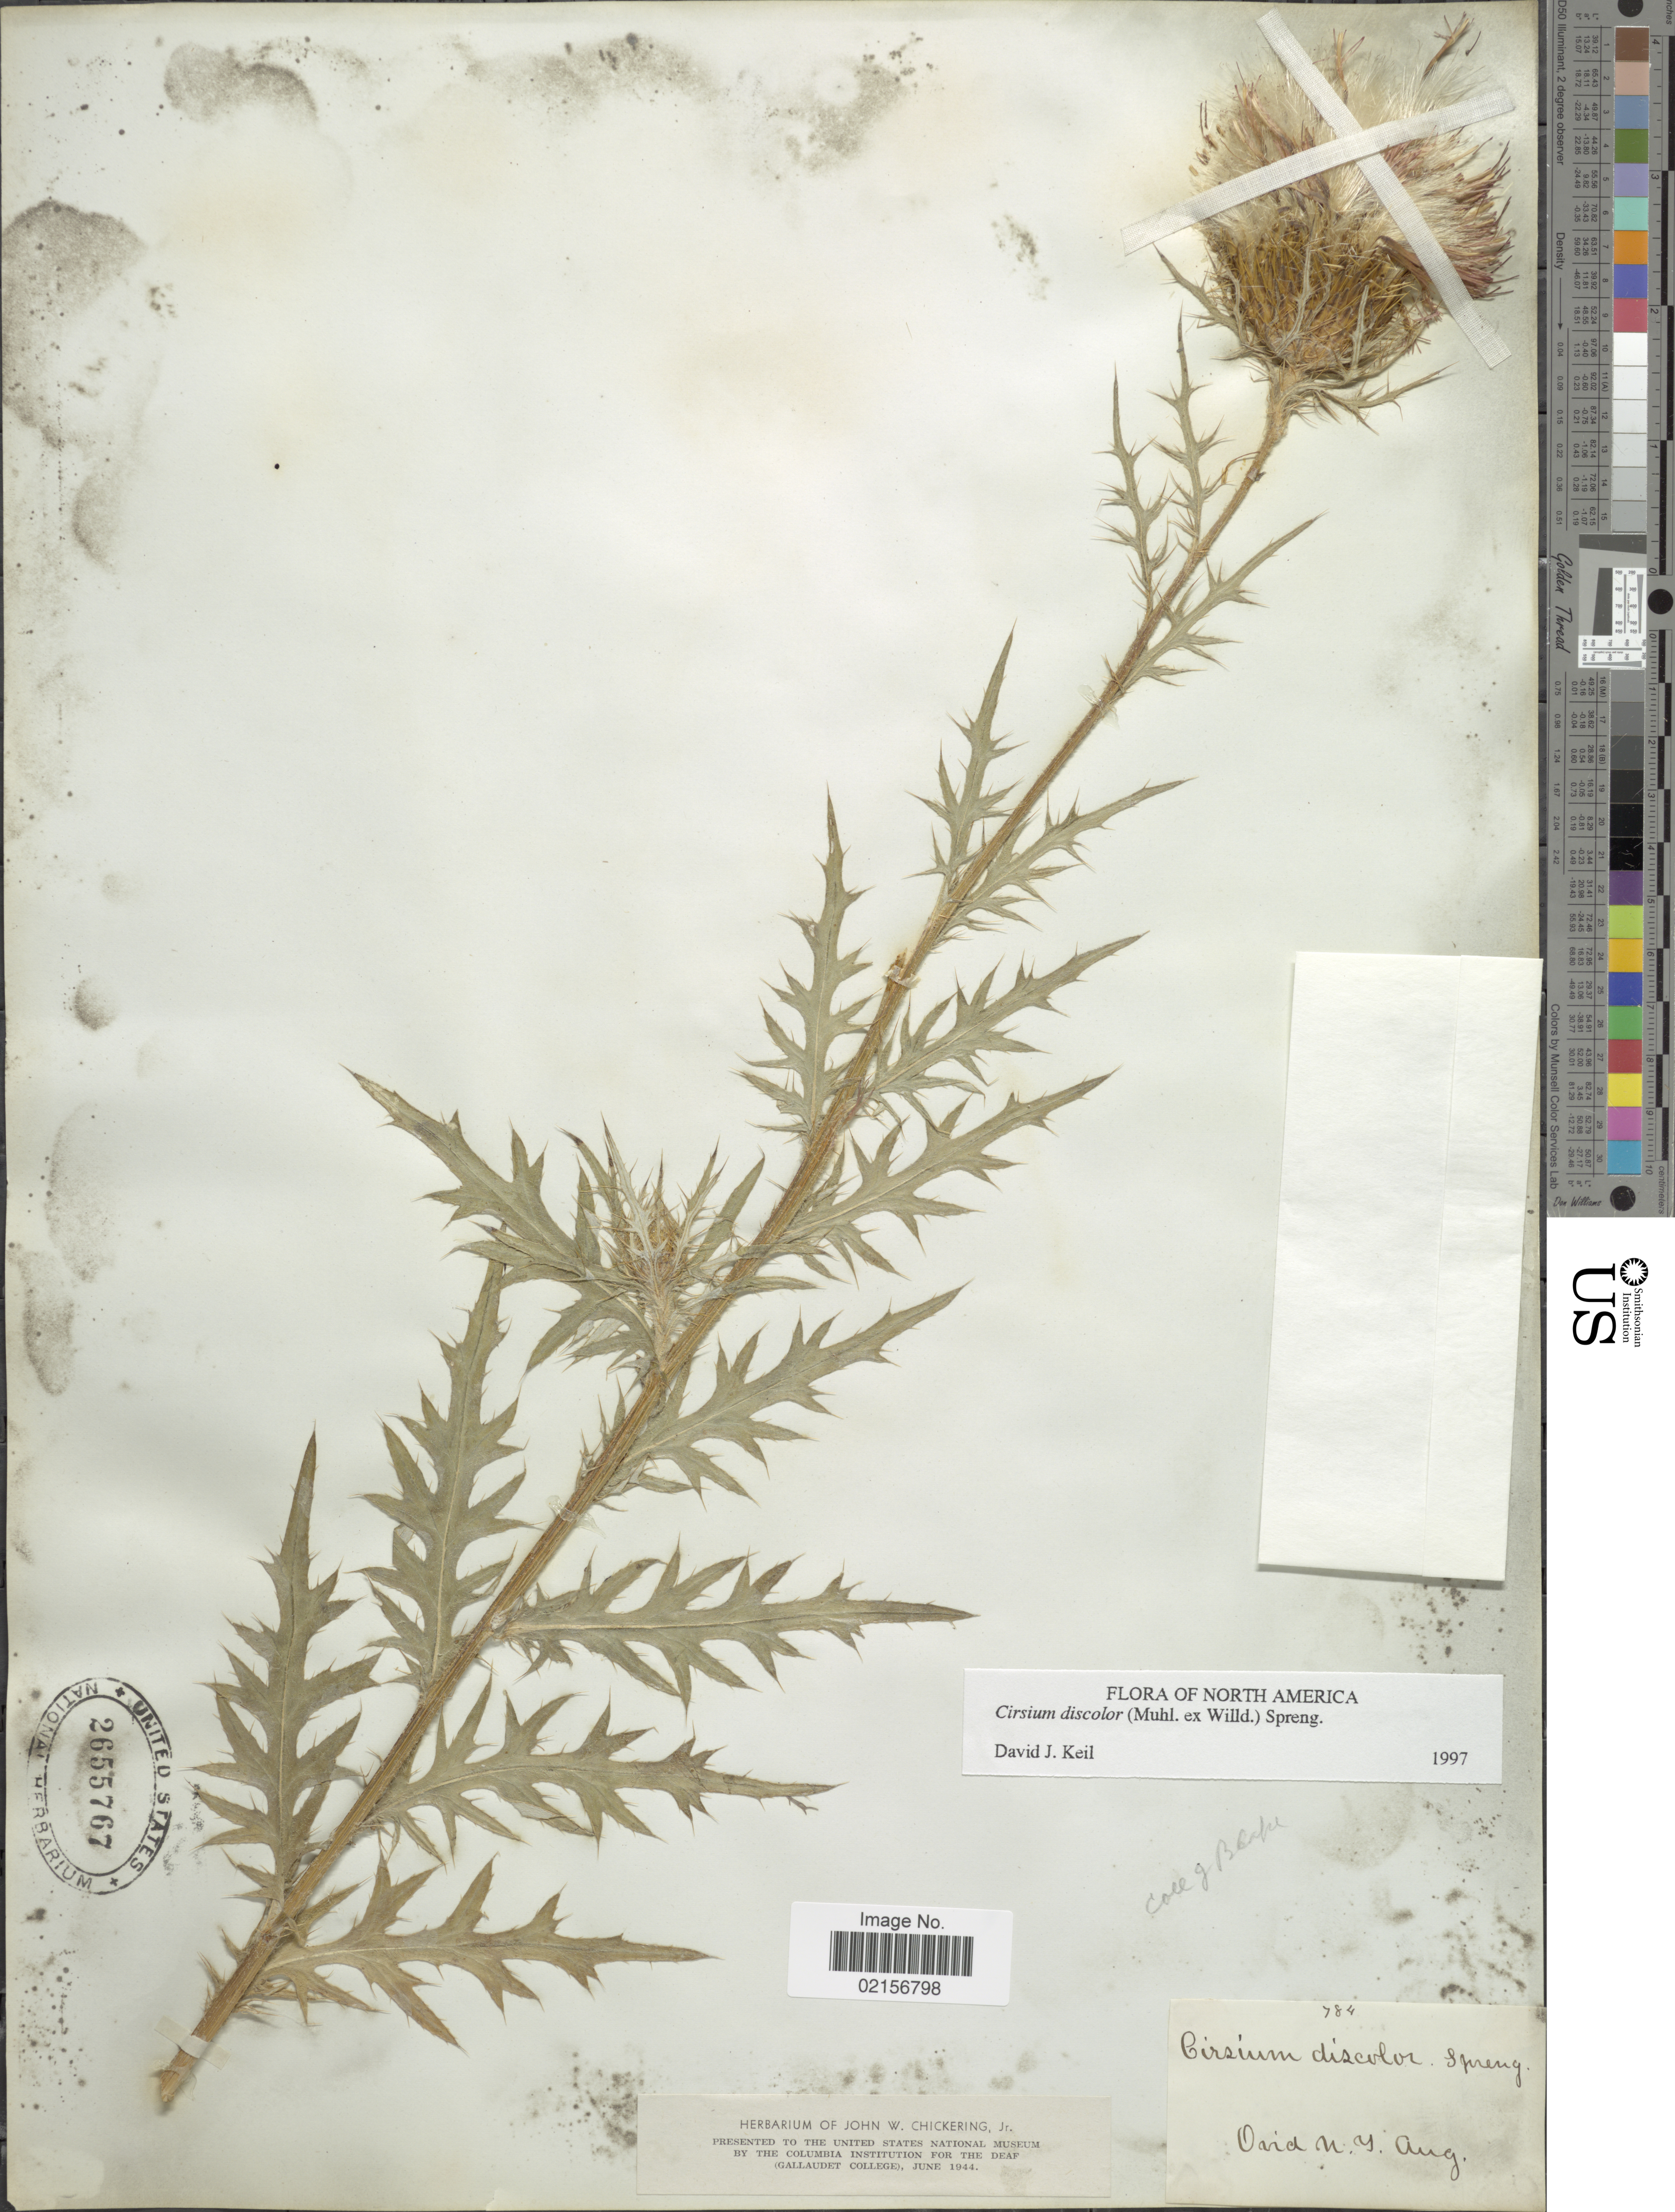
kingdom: Plantae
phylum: Tracheophyta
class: Magnoliopsida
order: Asterales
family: Asteraceae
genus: Cirsium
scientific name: Cirsium discolor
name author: (Muhl. ex Willd.) Spreng.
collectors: J. Blake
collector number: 784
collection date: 1944-08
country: United States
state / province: New York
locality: Ovid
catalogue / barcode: US 2655767